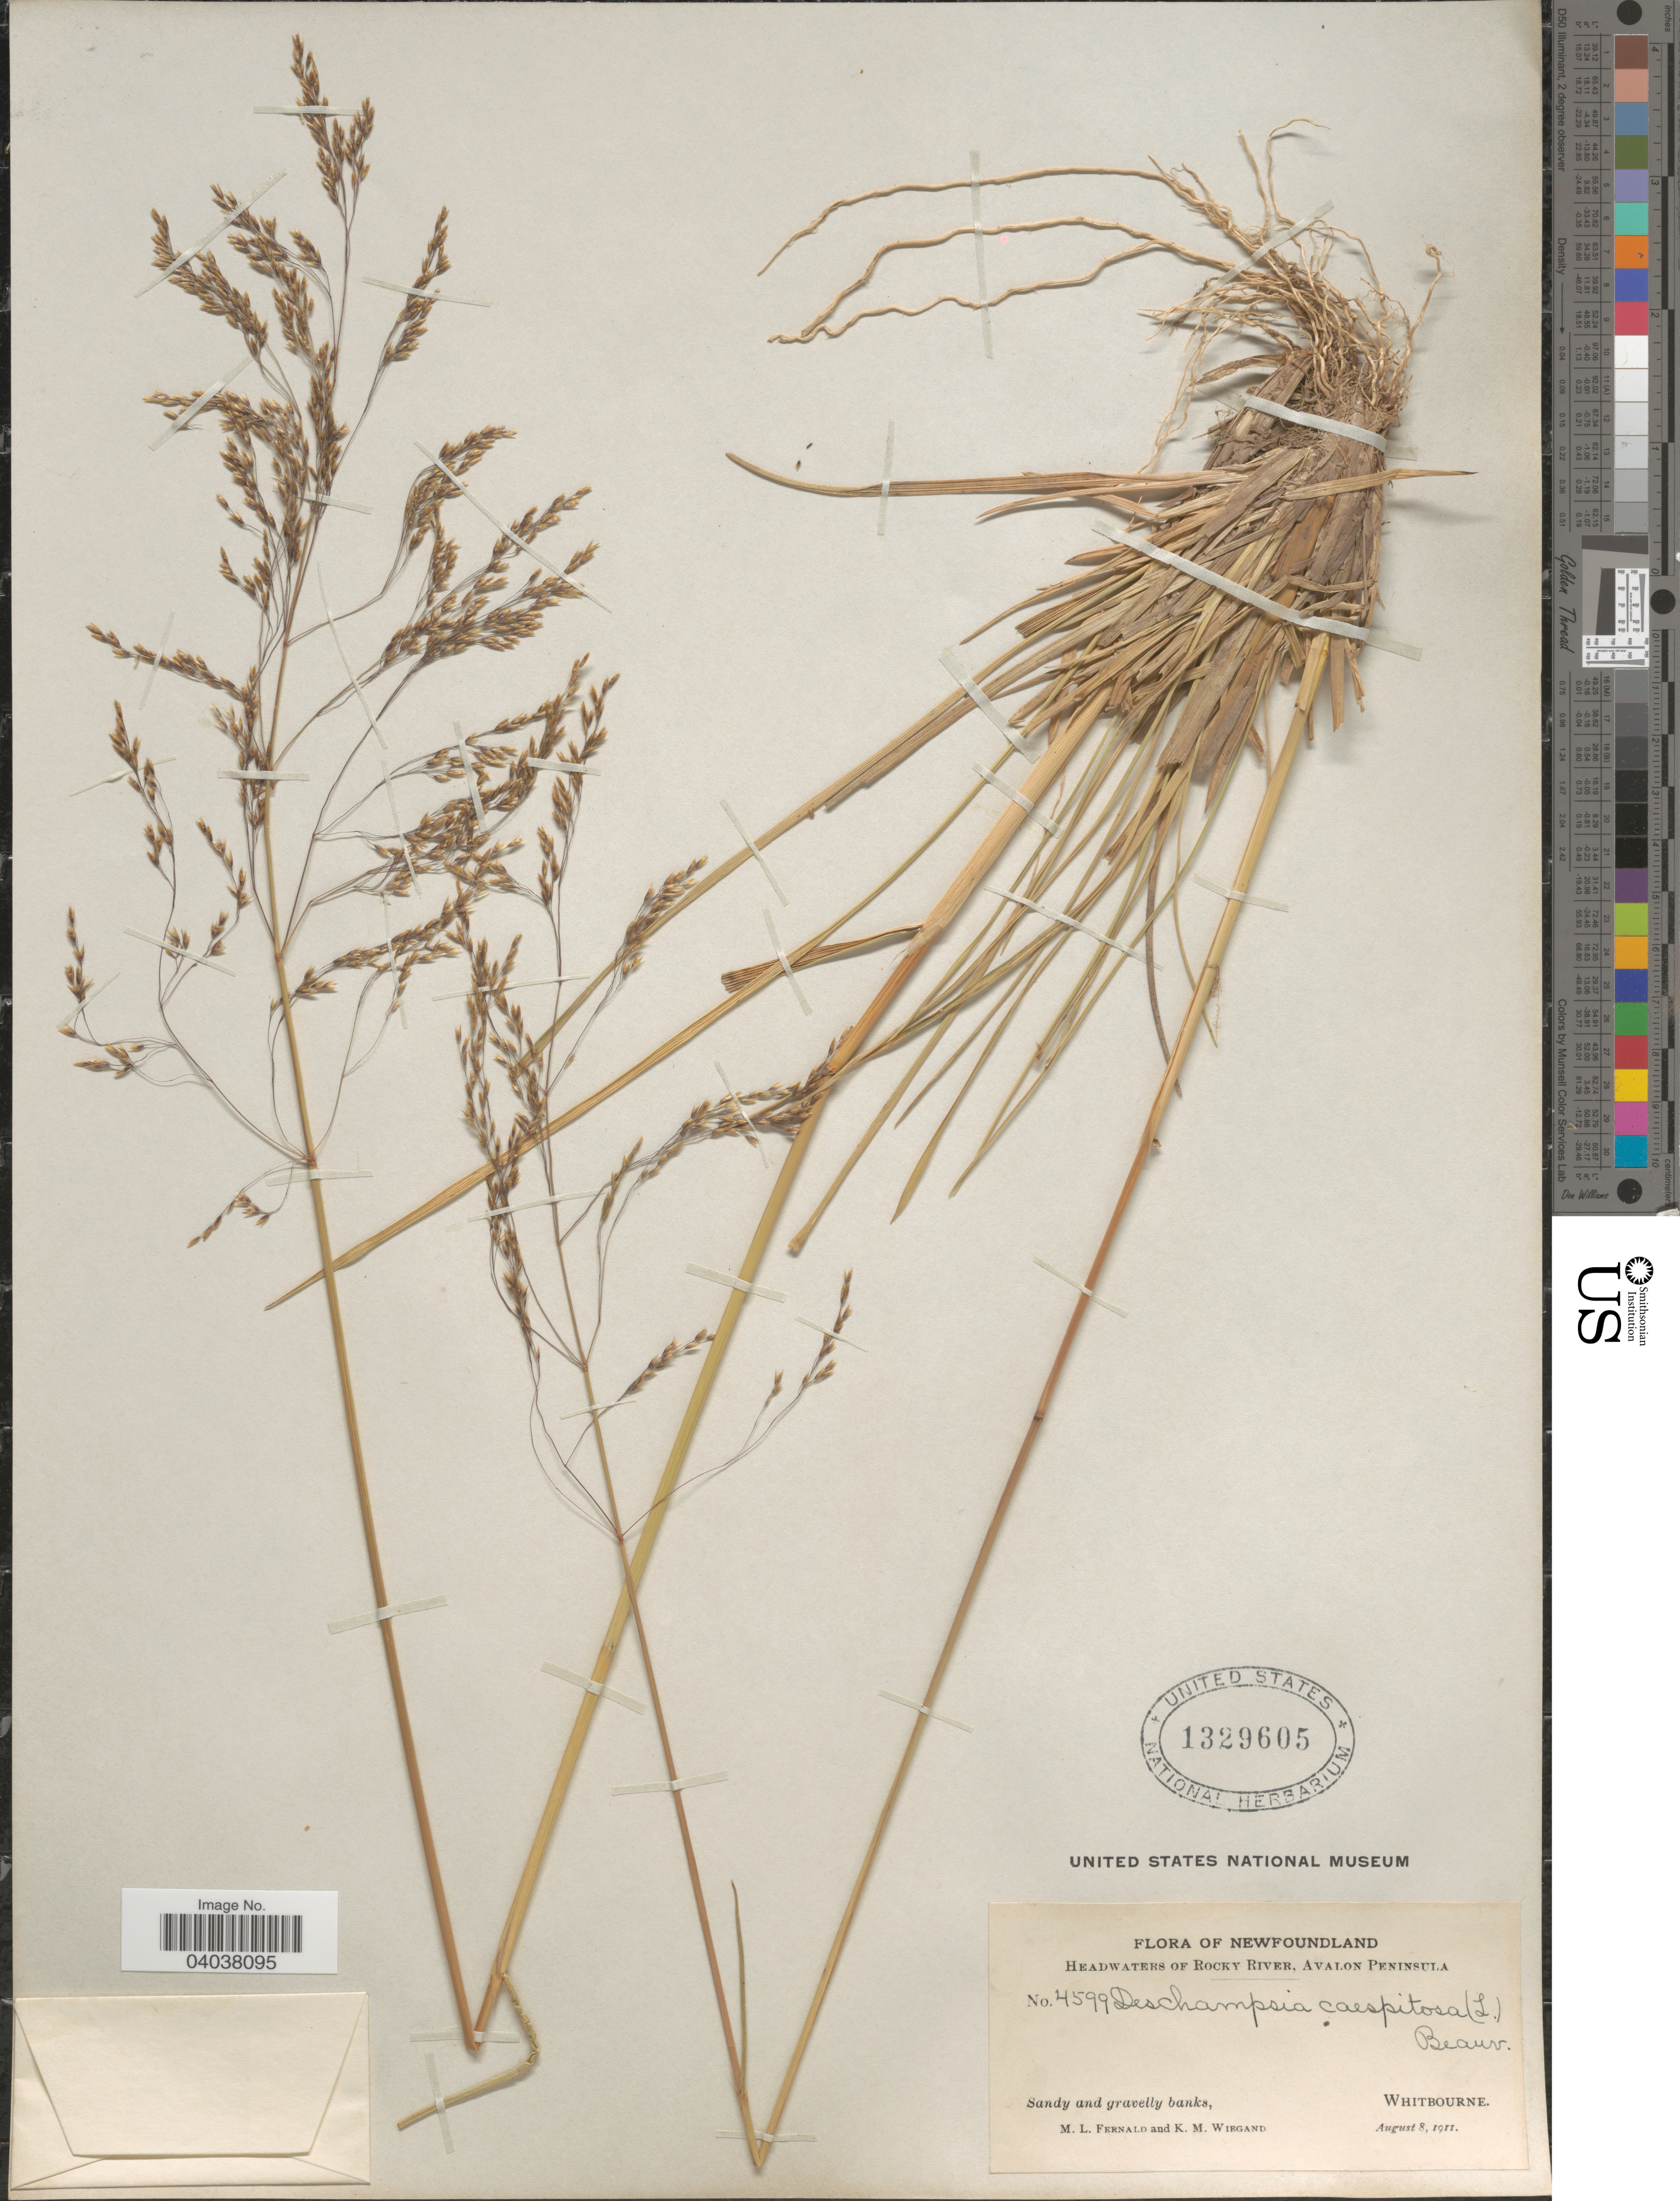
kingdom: Plantae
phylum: Tracheophyta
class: Liliopsida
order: Poales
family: Poaceae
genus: Deschampsia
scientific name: Deschampsia cespitosa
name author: (L.) P. Beauv.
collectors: M. L. Fernald & K. M. Wiegand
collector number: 4599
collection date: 1911-08-08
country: Canada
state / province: Newfoundland and Labrador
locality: Headwaters of Rocky River, Avalon Peninsula. Whitbourne.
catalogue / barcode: US 1329605